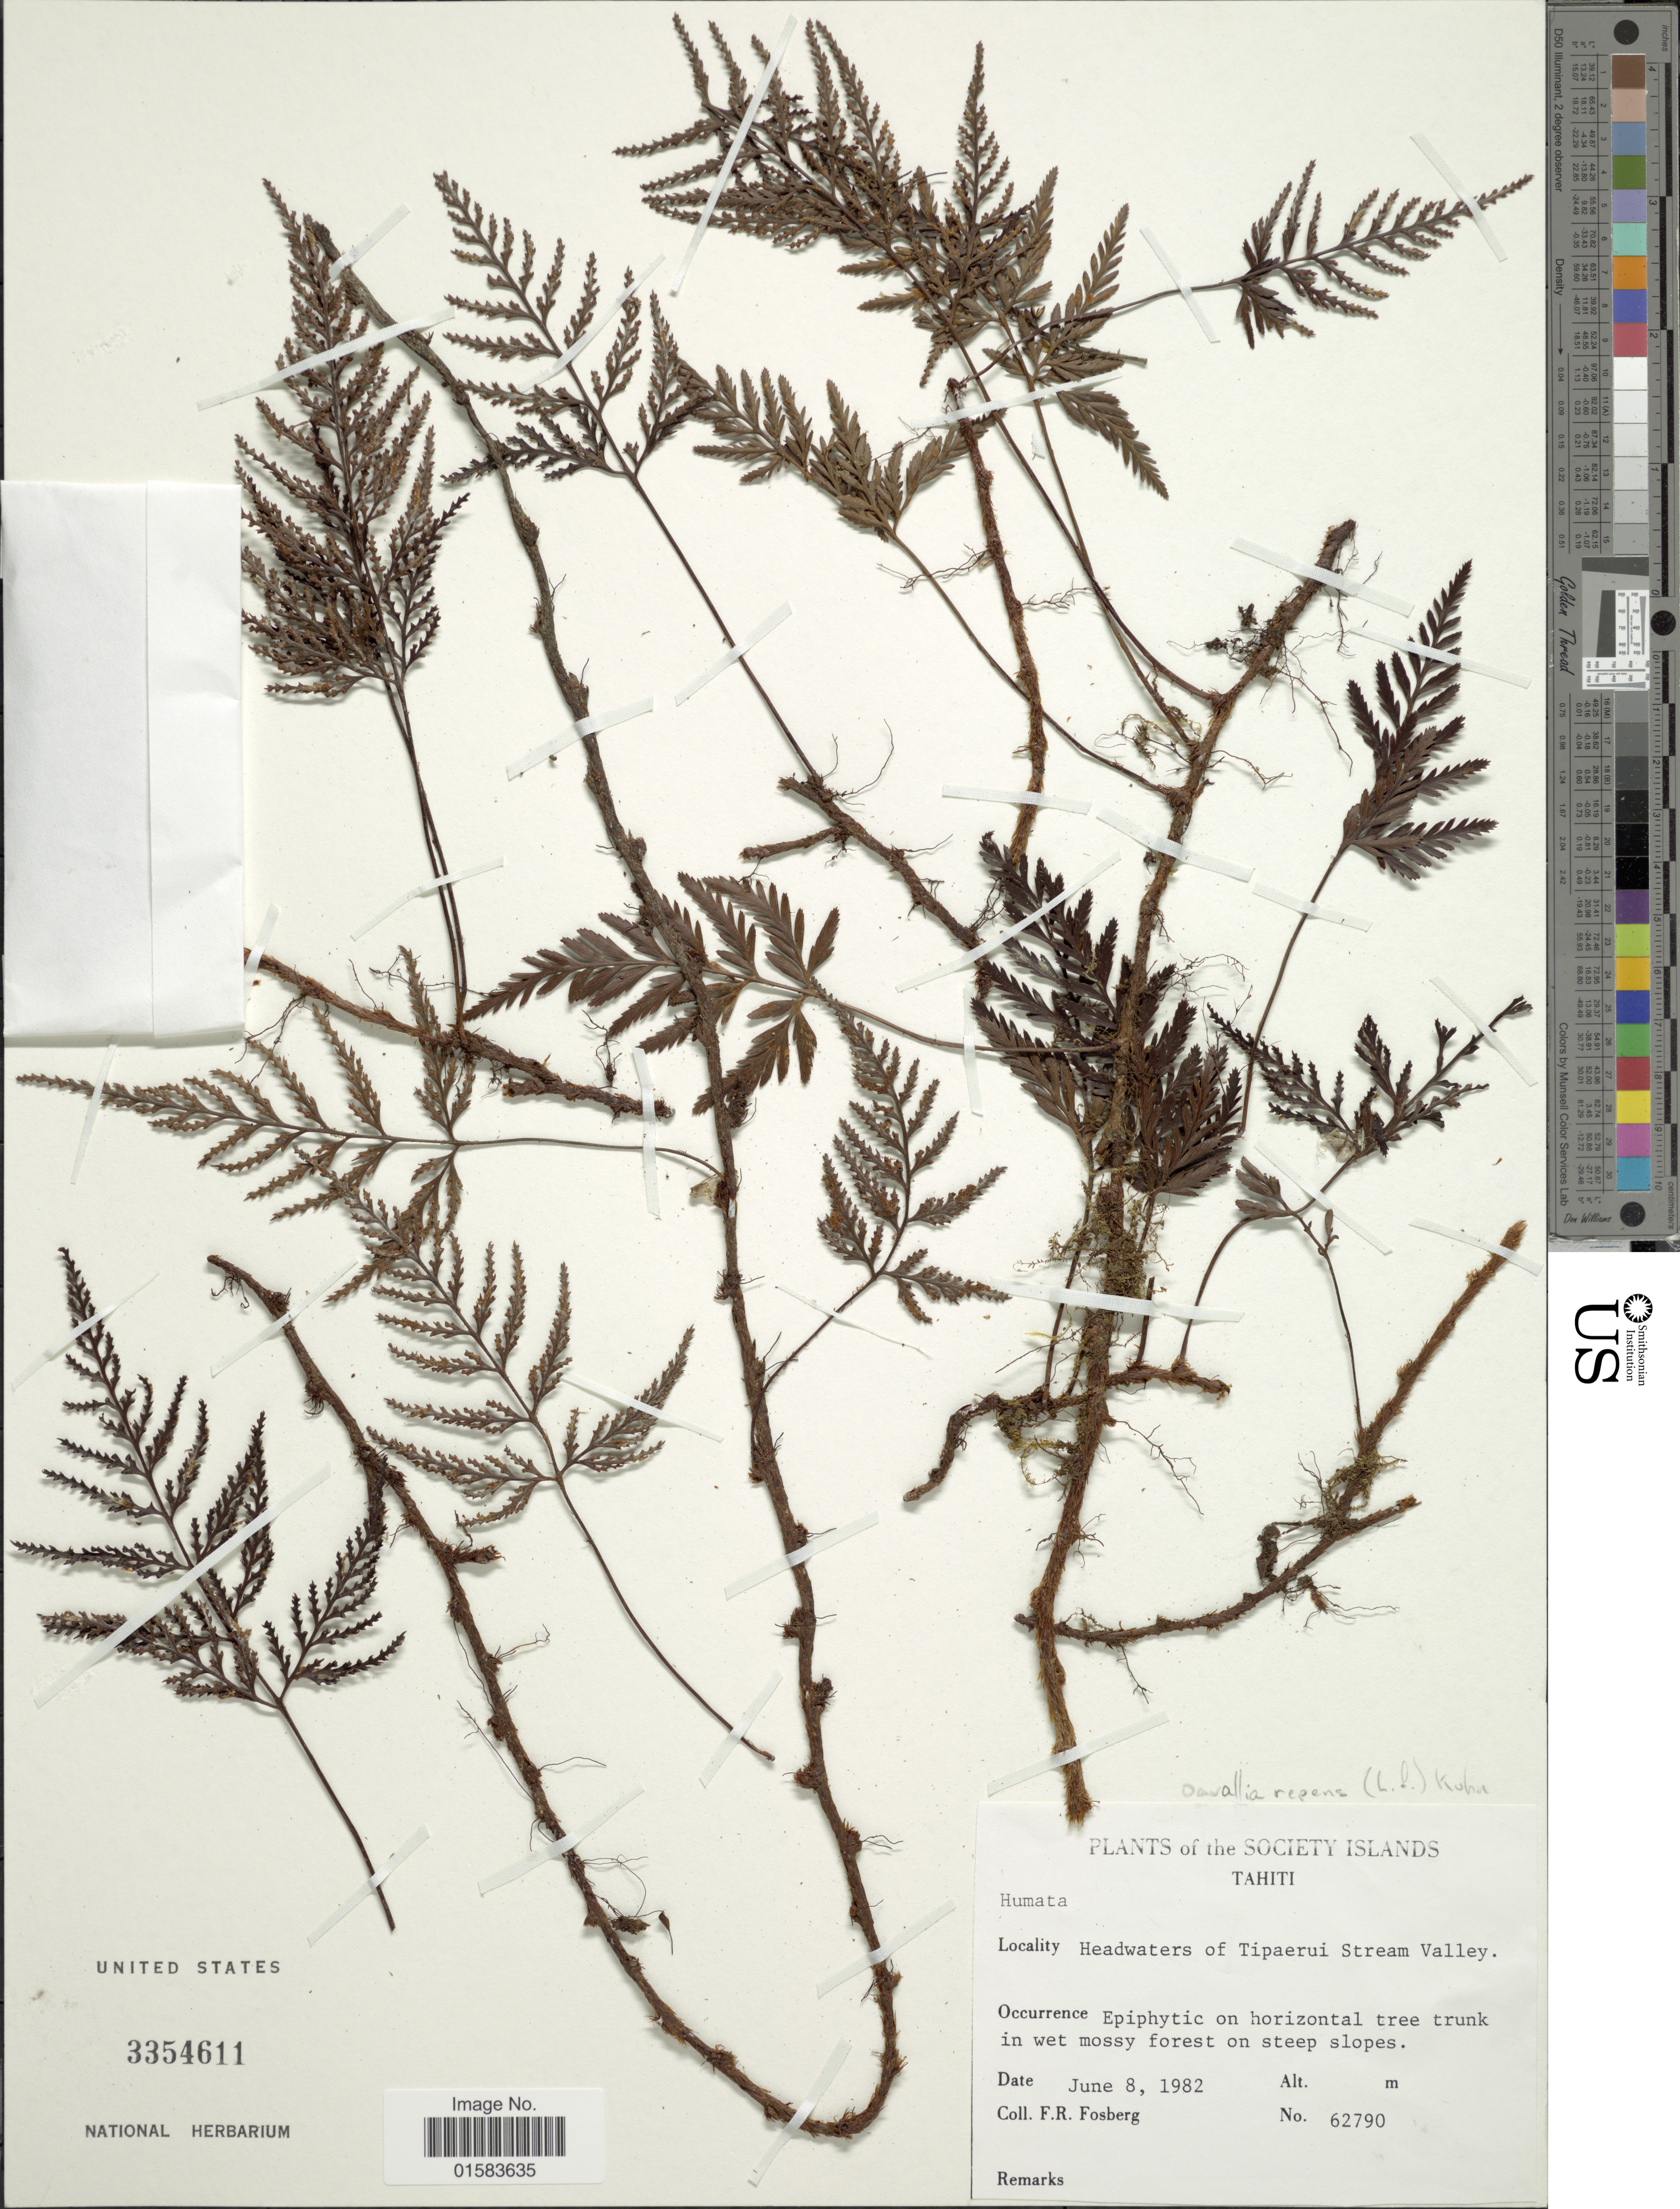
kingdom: Plantae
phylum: Tracheophyta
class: Polypodiopsida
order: Polypodiales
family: Davalliaceae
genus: Davallia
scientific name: Davallia repens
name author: (L. f.) Kuhn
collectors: F. R. Fosberg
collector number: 62790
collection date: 1982-06-08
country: French Polynesia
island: Tahiti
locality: Tahiti, The Society Islands, Headwaters of Tipaerui Stream Valley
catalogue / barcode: US 3354611